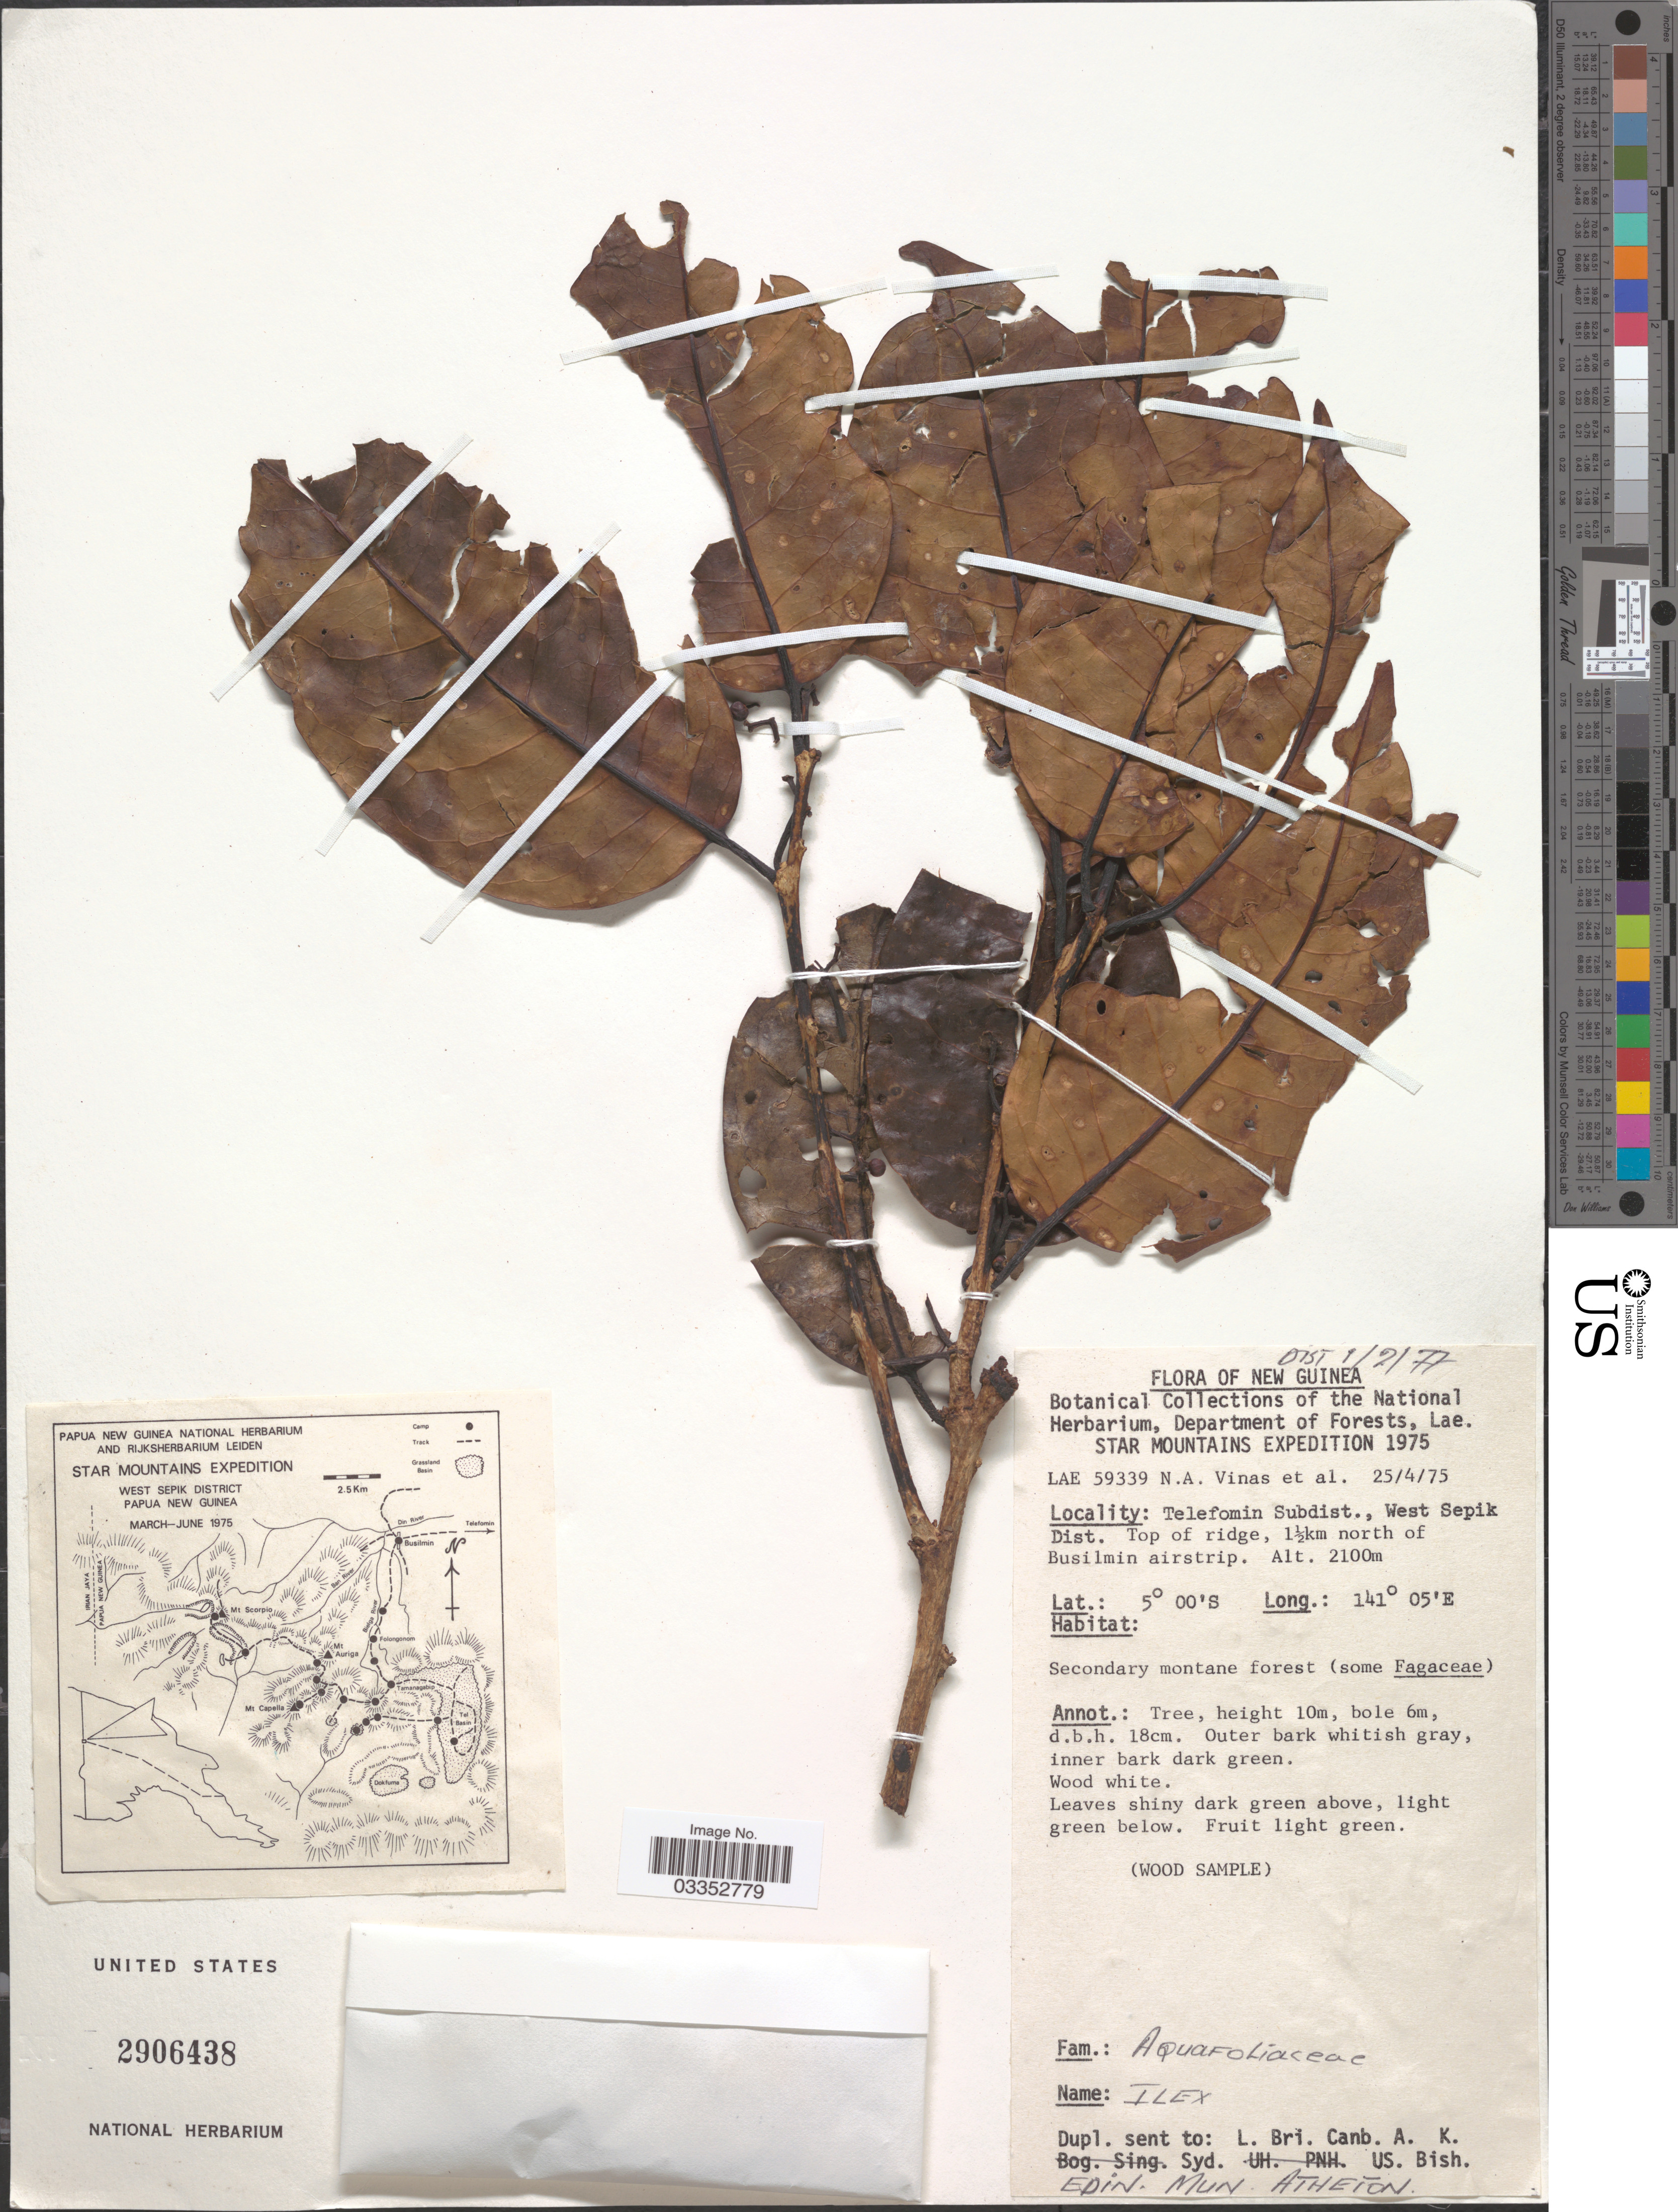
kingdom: Plantae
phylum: Tracheophyta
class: Magnoliopsida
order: Aquifoliales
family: Aquifoliaceae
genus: Ilex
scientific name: Ilex sp.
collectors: N. Vinas & et al.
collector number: LAE59339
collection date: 1975-04-25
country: Papua New Guinea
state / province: Sandaun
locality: New Guinea, Star Mountains, Telefomin Subdist., West Sepik Dist. Top of ridge, 1½km north of Busilmin airstrip.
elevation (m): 2100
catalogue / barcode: US 2906438